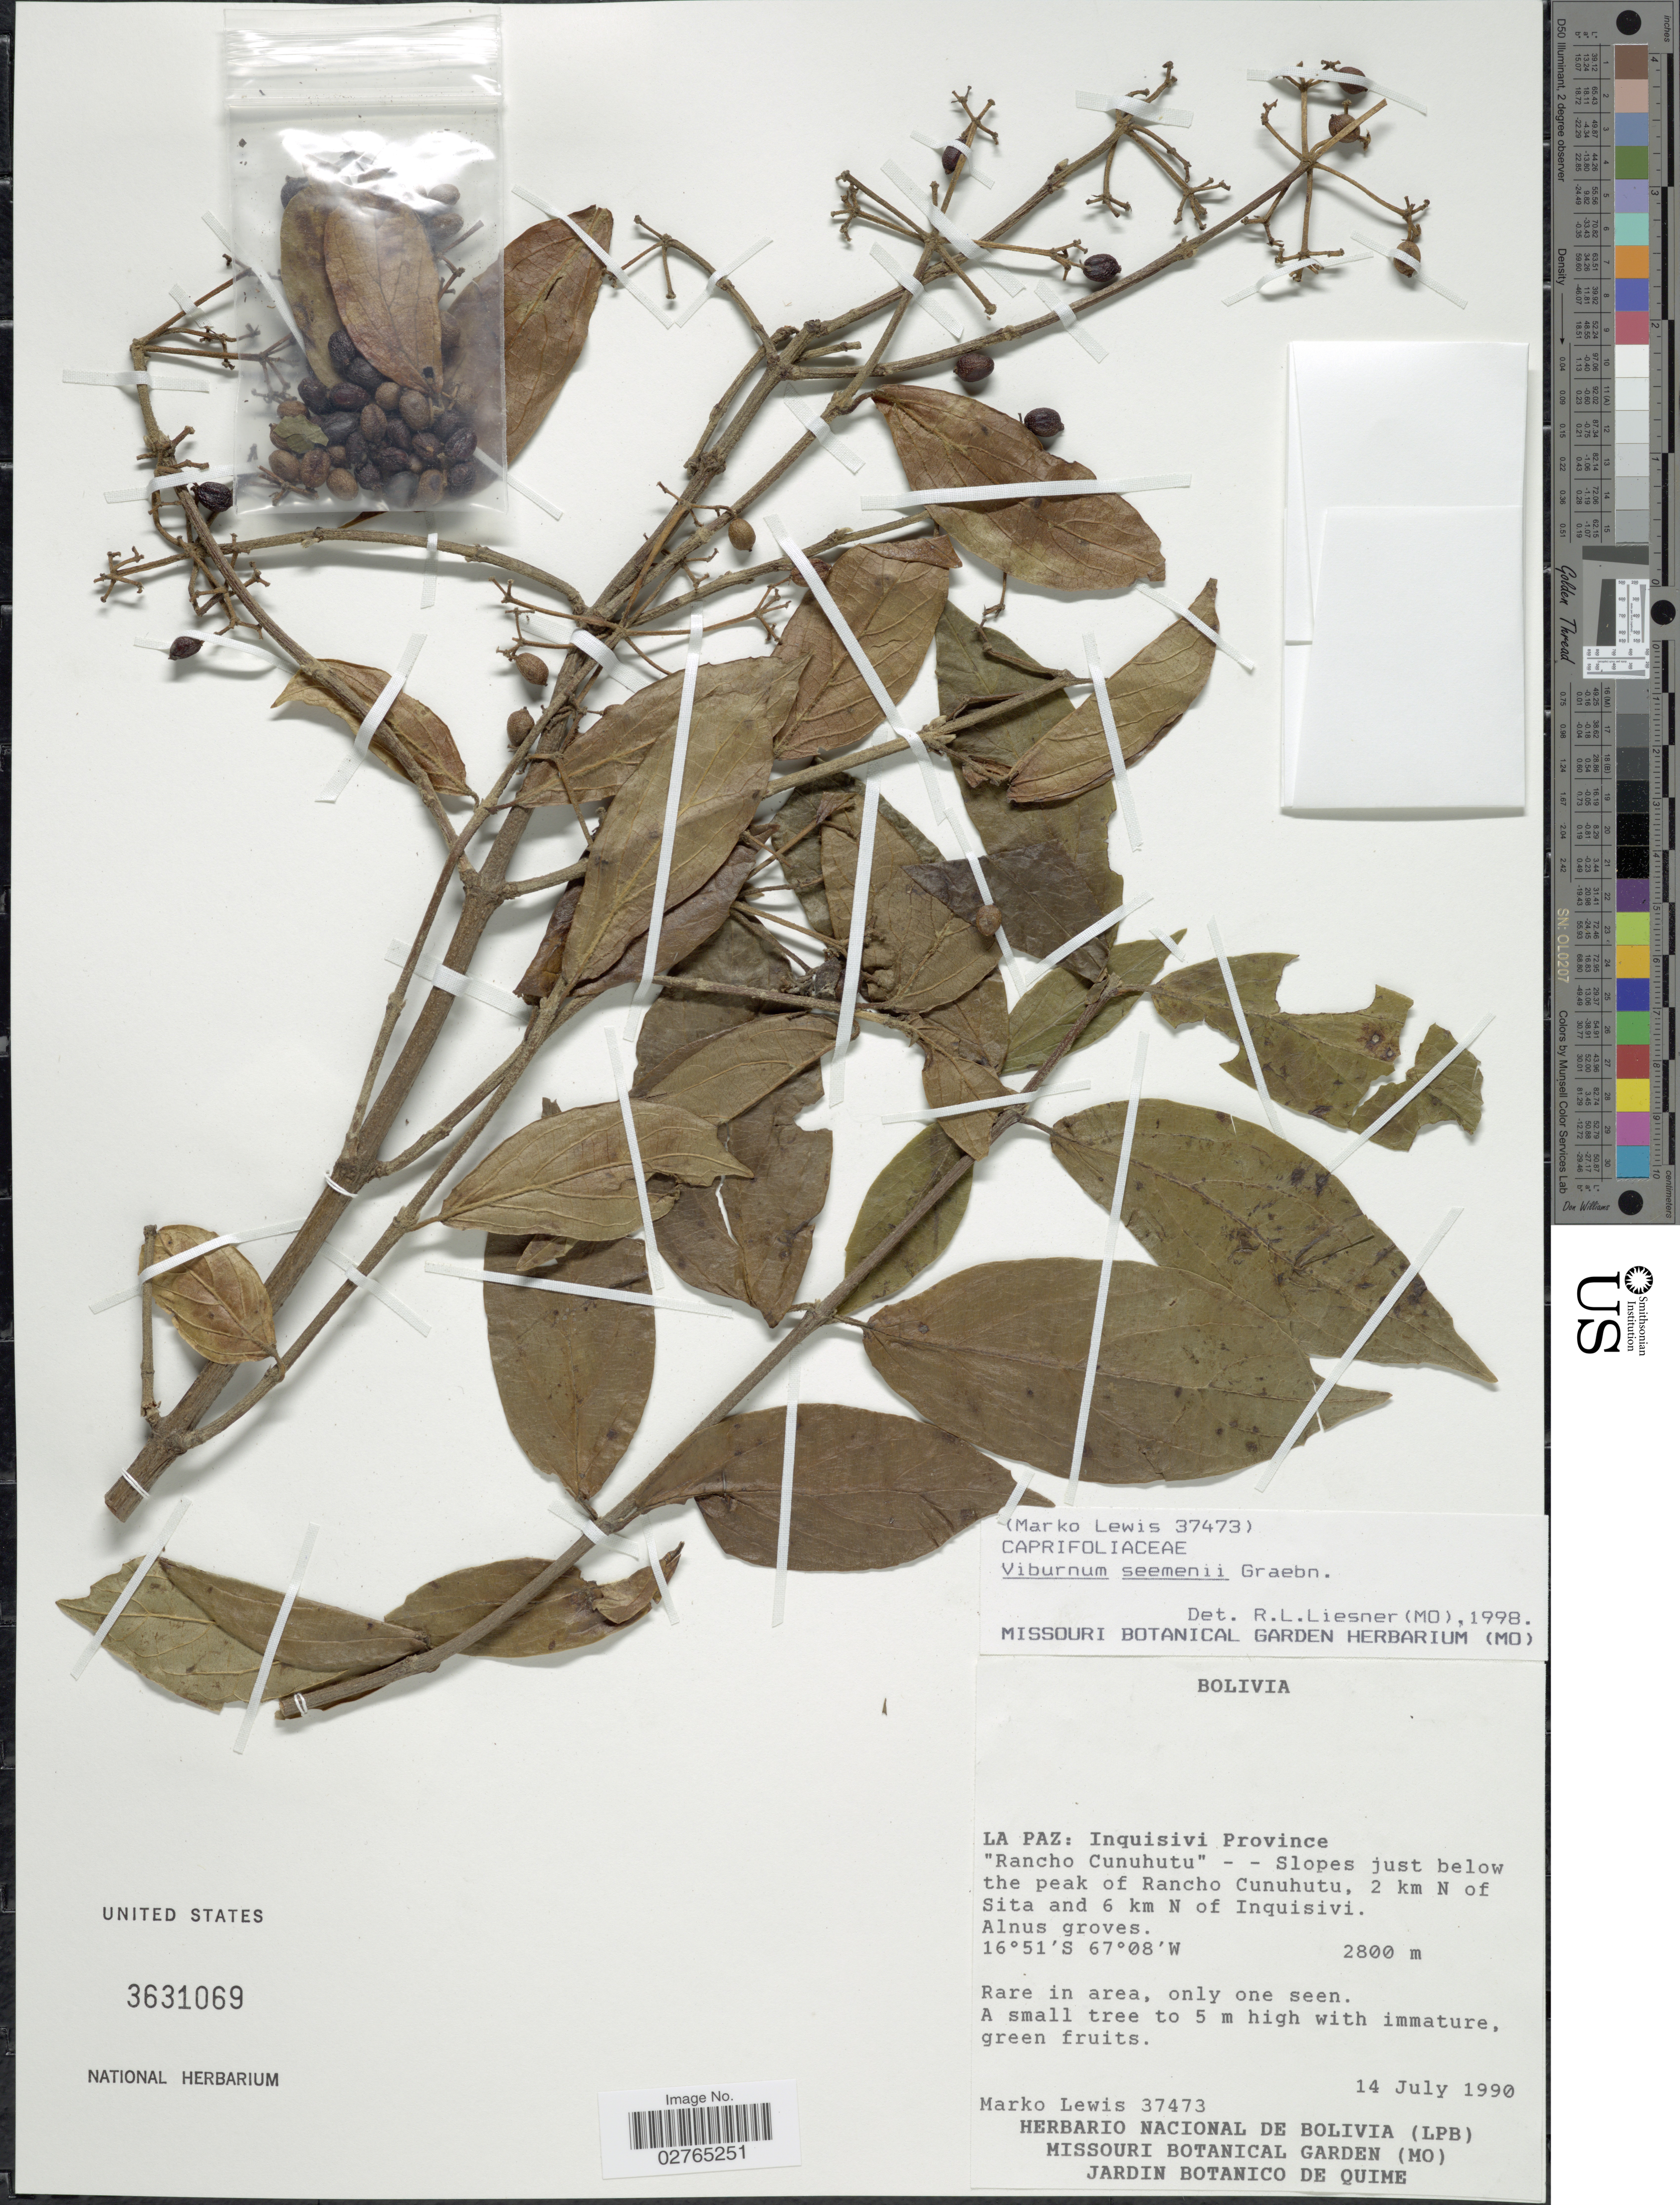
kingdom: Plantae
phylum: Tracheophyta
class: Magnoliopsida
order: Dipsacales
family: Viburnaceae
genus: Viburnum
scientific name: Viburnum seemenii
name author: Graebn. in Urb.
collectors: M. A. Lewis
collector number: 37473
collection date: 1990-07-14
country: Bolivia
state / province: La Paz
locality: Inquisivi Province. "Rancho Cunuhutu"- -Slopes just below the peak of Rancho Cunuhutu, 2 km N of Sita and 6 km N of Inquisivi.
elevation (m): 2800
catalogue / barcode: US 3631069